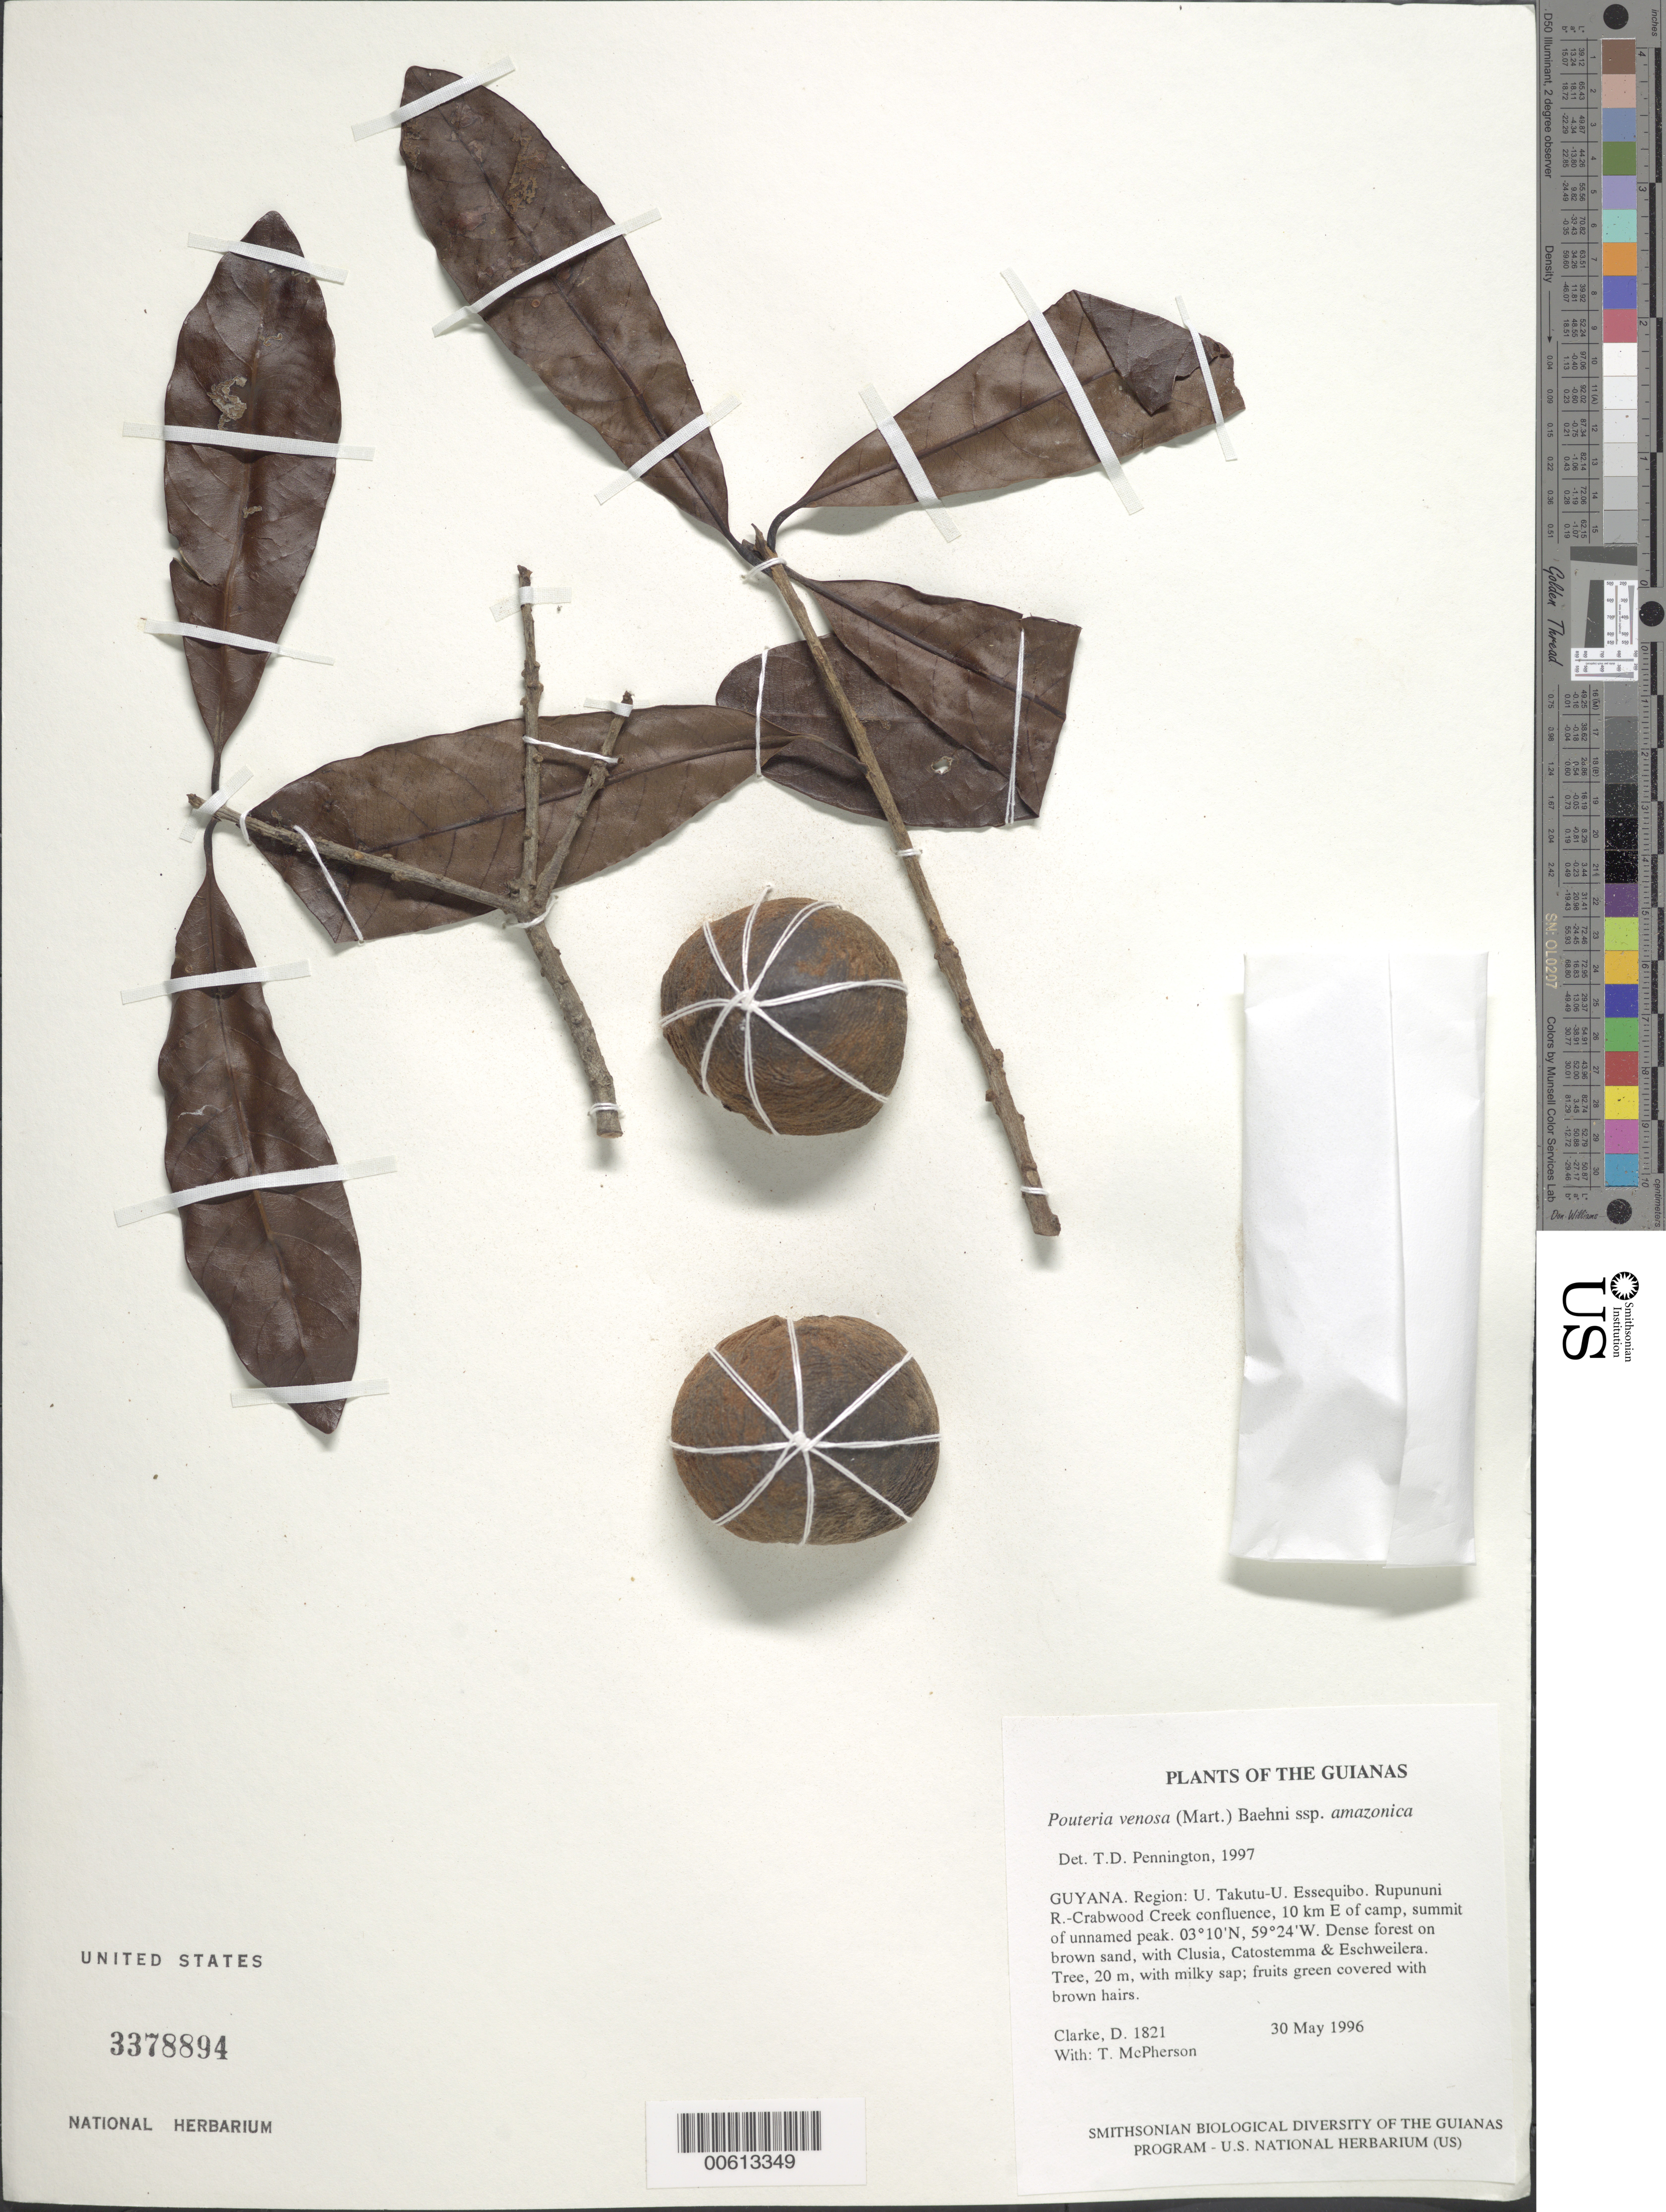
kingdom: Plantae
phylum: Tracheophyta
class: Magnoliopsida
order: Ericales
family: Sapotaceae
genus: Pouteria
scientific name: Pouteria venosa subsp. amazonica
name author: T.D. Penn.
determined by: Pennington, T. D., (K)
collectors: H. D. Clarke & T. McPherson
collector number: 1821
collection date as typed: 30 May 1996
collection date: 1996-05-30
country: Guyana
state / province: U. Takutu-U. Essequibo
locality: Rupununi R.-Crabwood Creek confluence, 10 km E of camp, summit of unnamed peak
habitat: Dense forest on brown sand, with Clusia, Catostemma & Eschweilera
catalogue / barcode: US 3378894